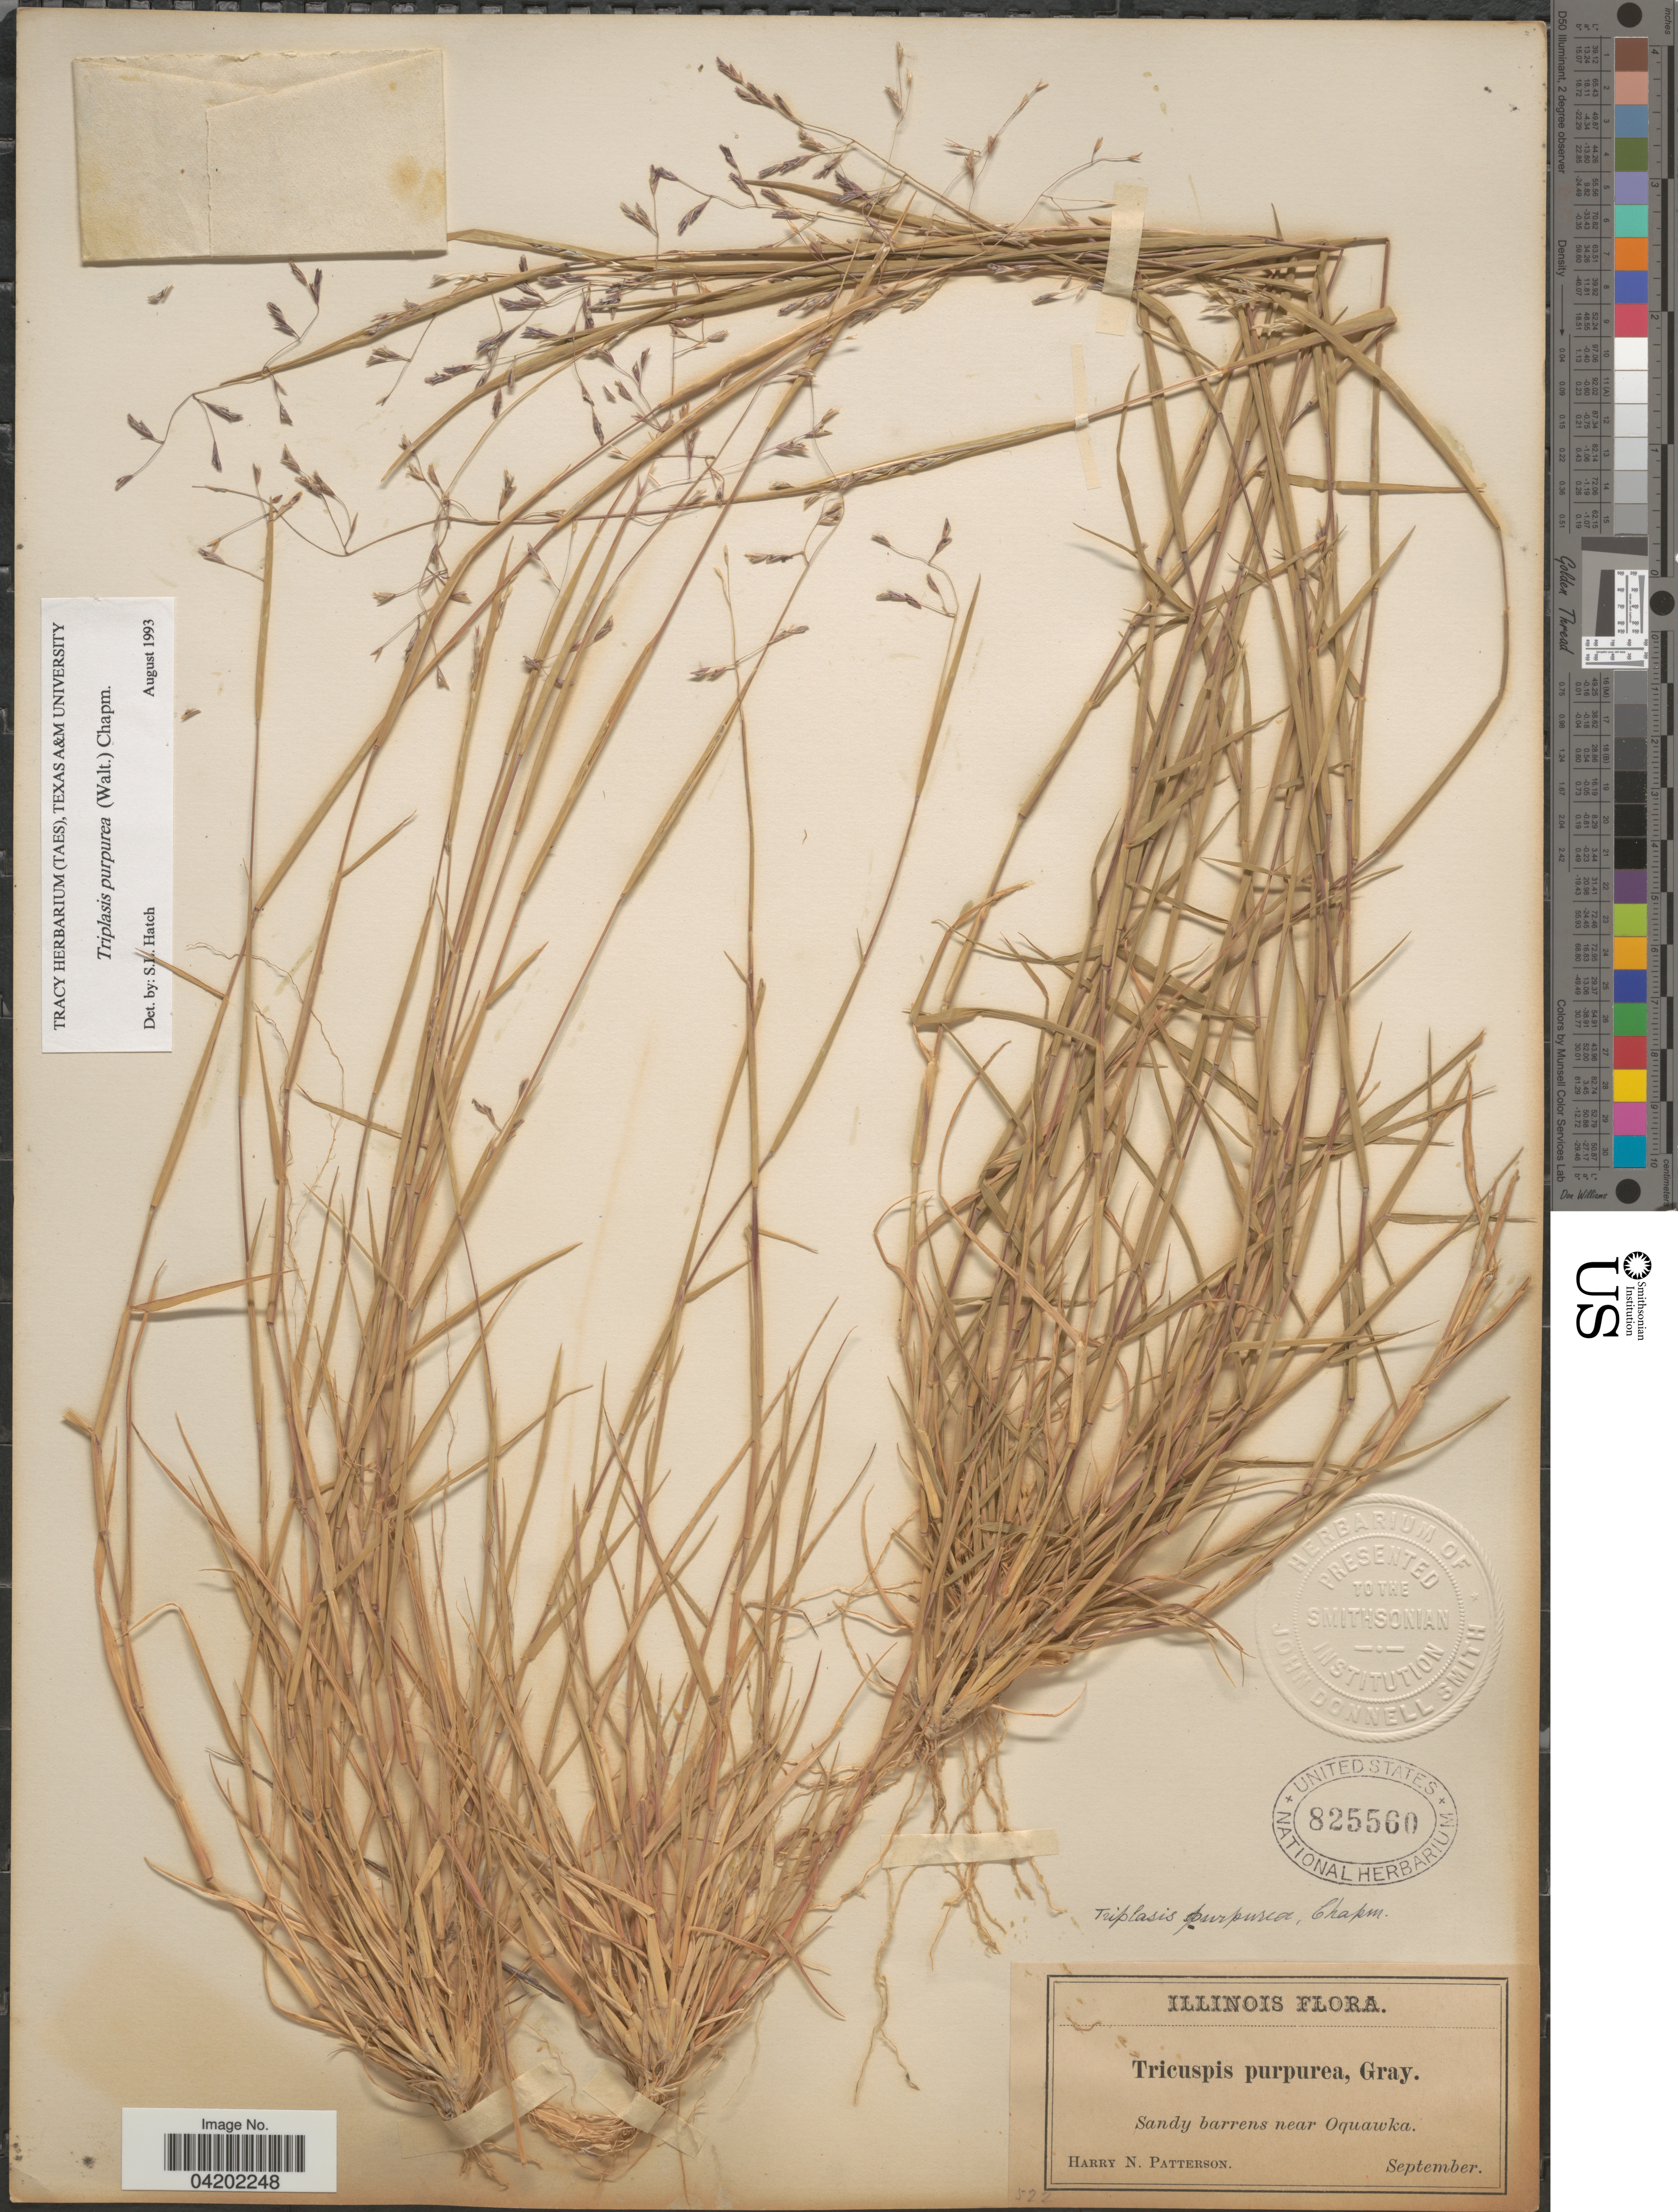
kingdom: Plantae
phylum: Tracheophyta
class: Liliopsida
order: Poales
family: Poaceae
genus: Triplasis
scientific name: Triplasis purpurea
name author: (Walter) Chapm.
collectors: H. N. Patterson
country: United States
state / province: Illinois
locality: Sandy barrens near Oquawka.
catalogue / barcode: US 825560